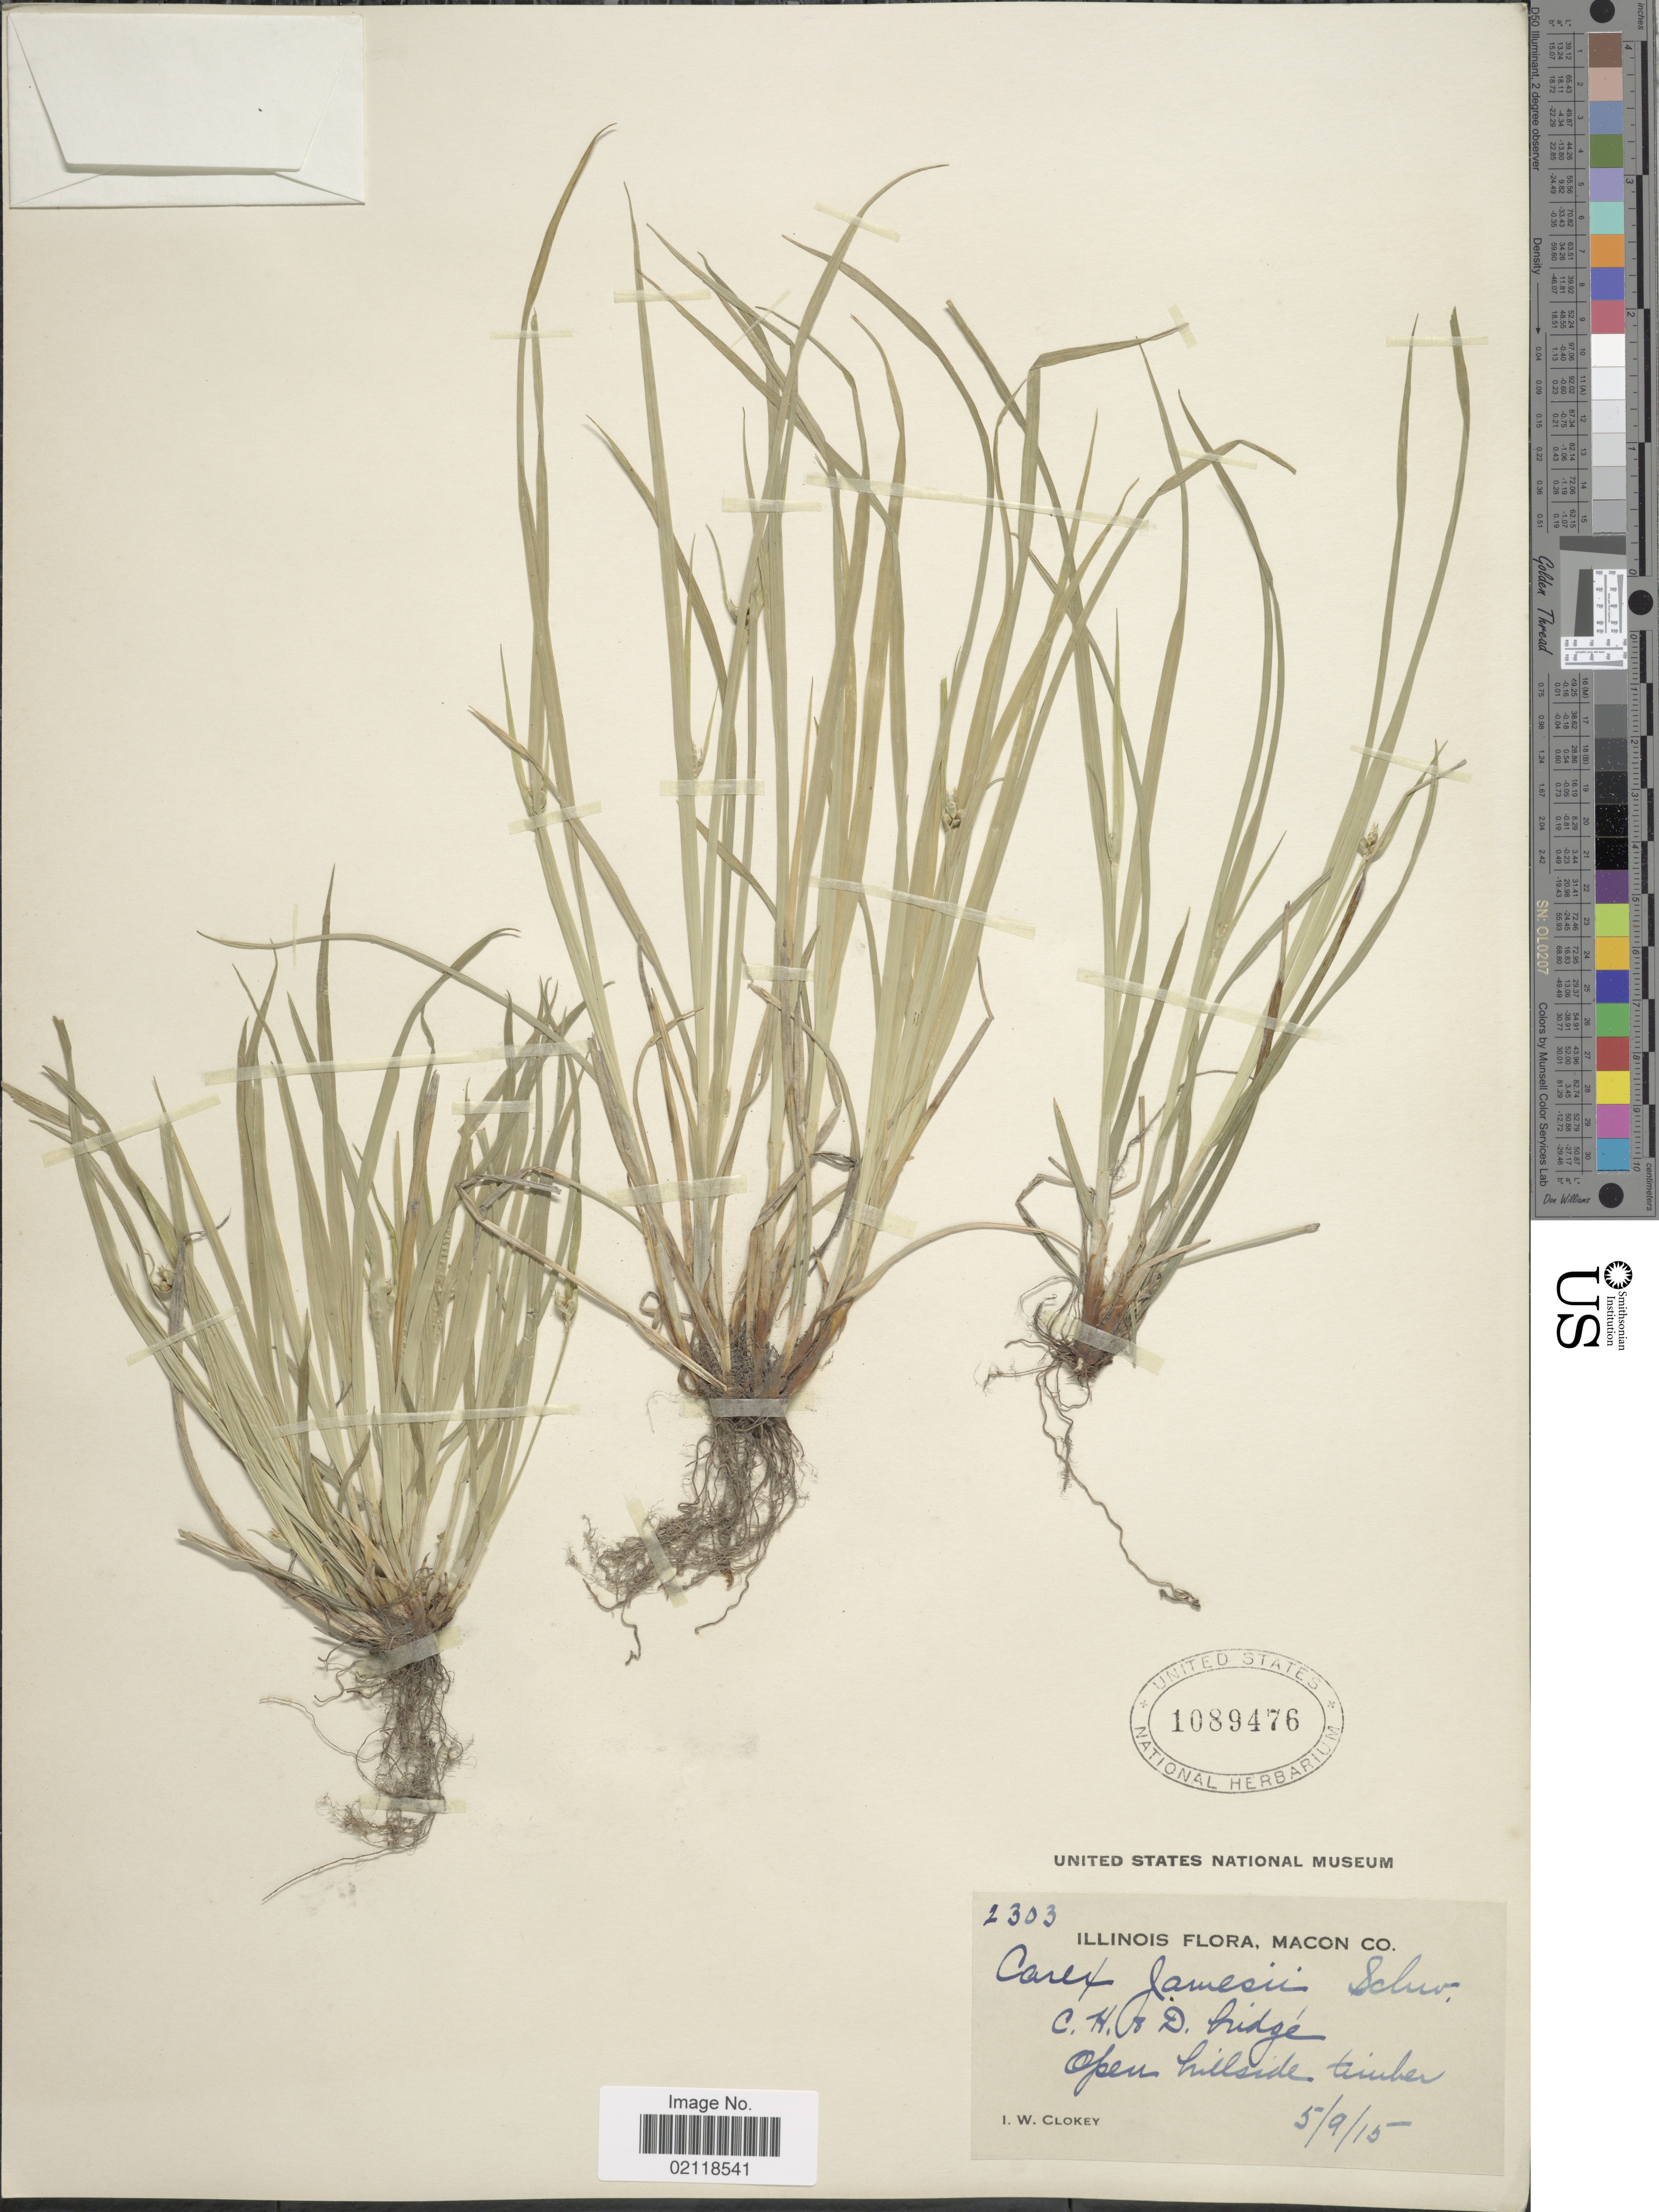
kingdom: Plantae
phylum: Tracheophyta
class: Liliopsida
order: Poales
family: Cyperaceae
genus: Carex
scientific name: Carex jamesii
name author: Schwein.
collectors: I. W. Clokey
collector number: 2303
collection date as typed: Transcribed d/m/y: 9/5/15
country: United States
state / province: Illinois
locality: Macon Co., open hillside timber.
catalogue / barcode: US 1089476